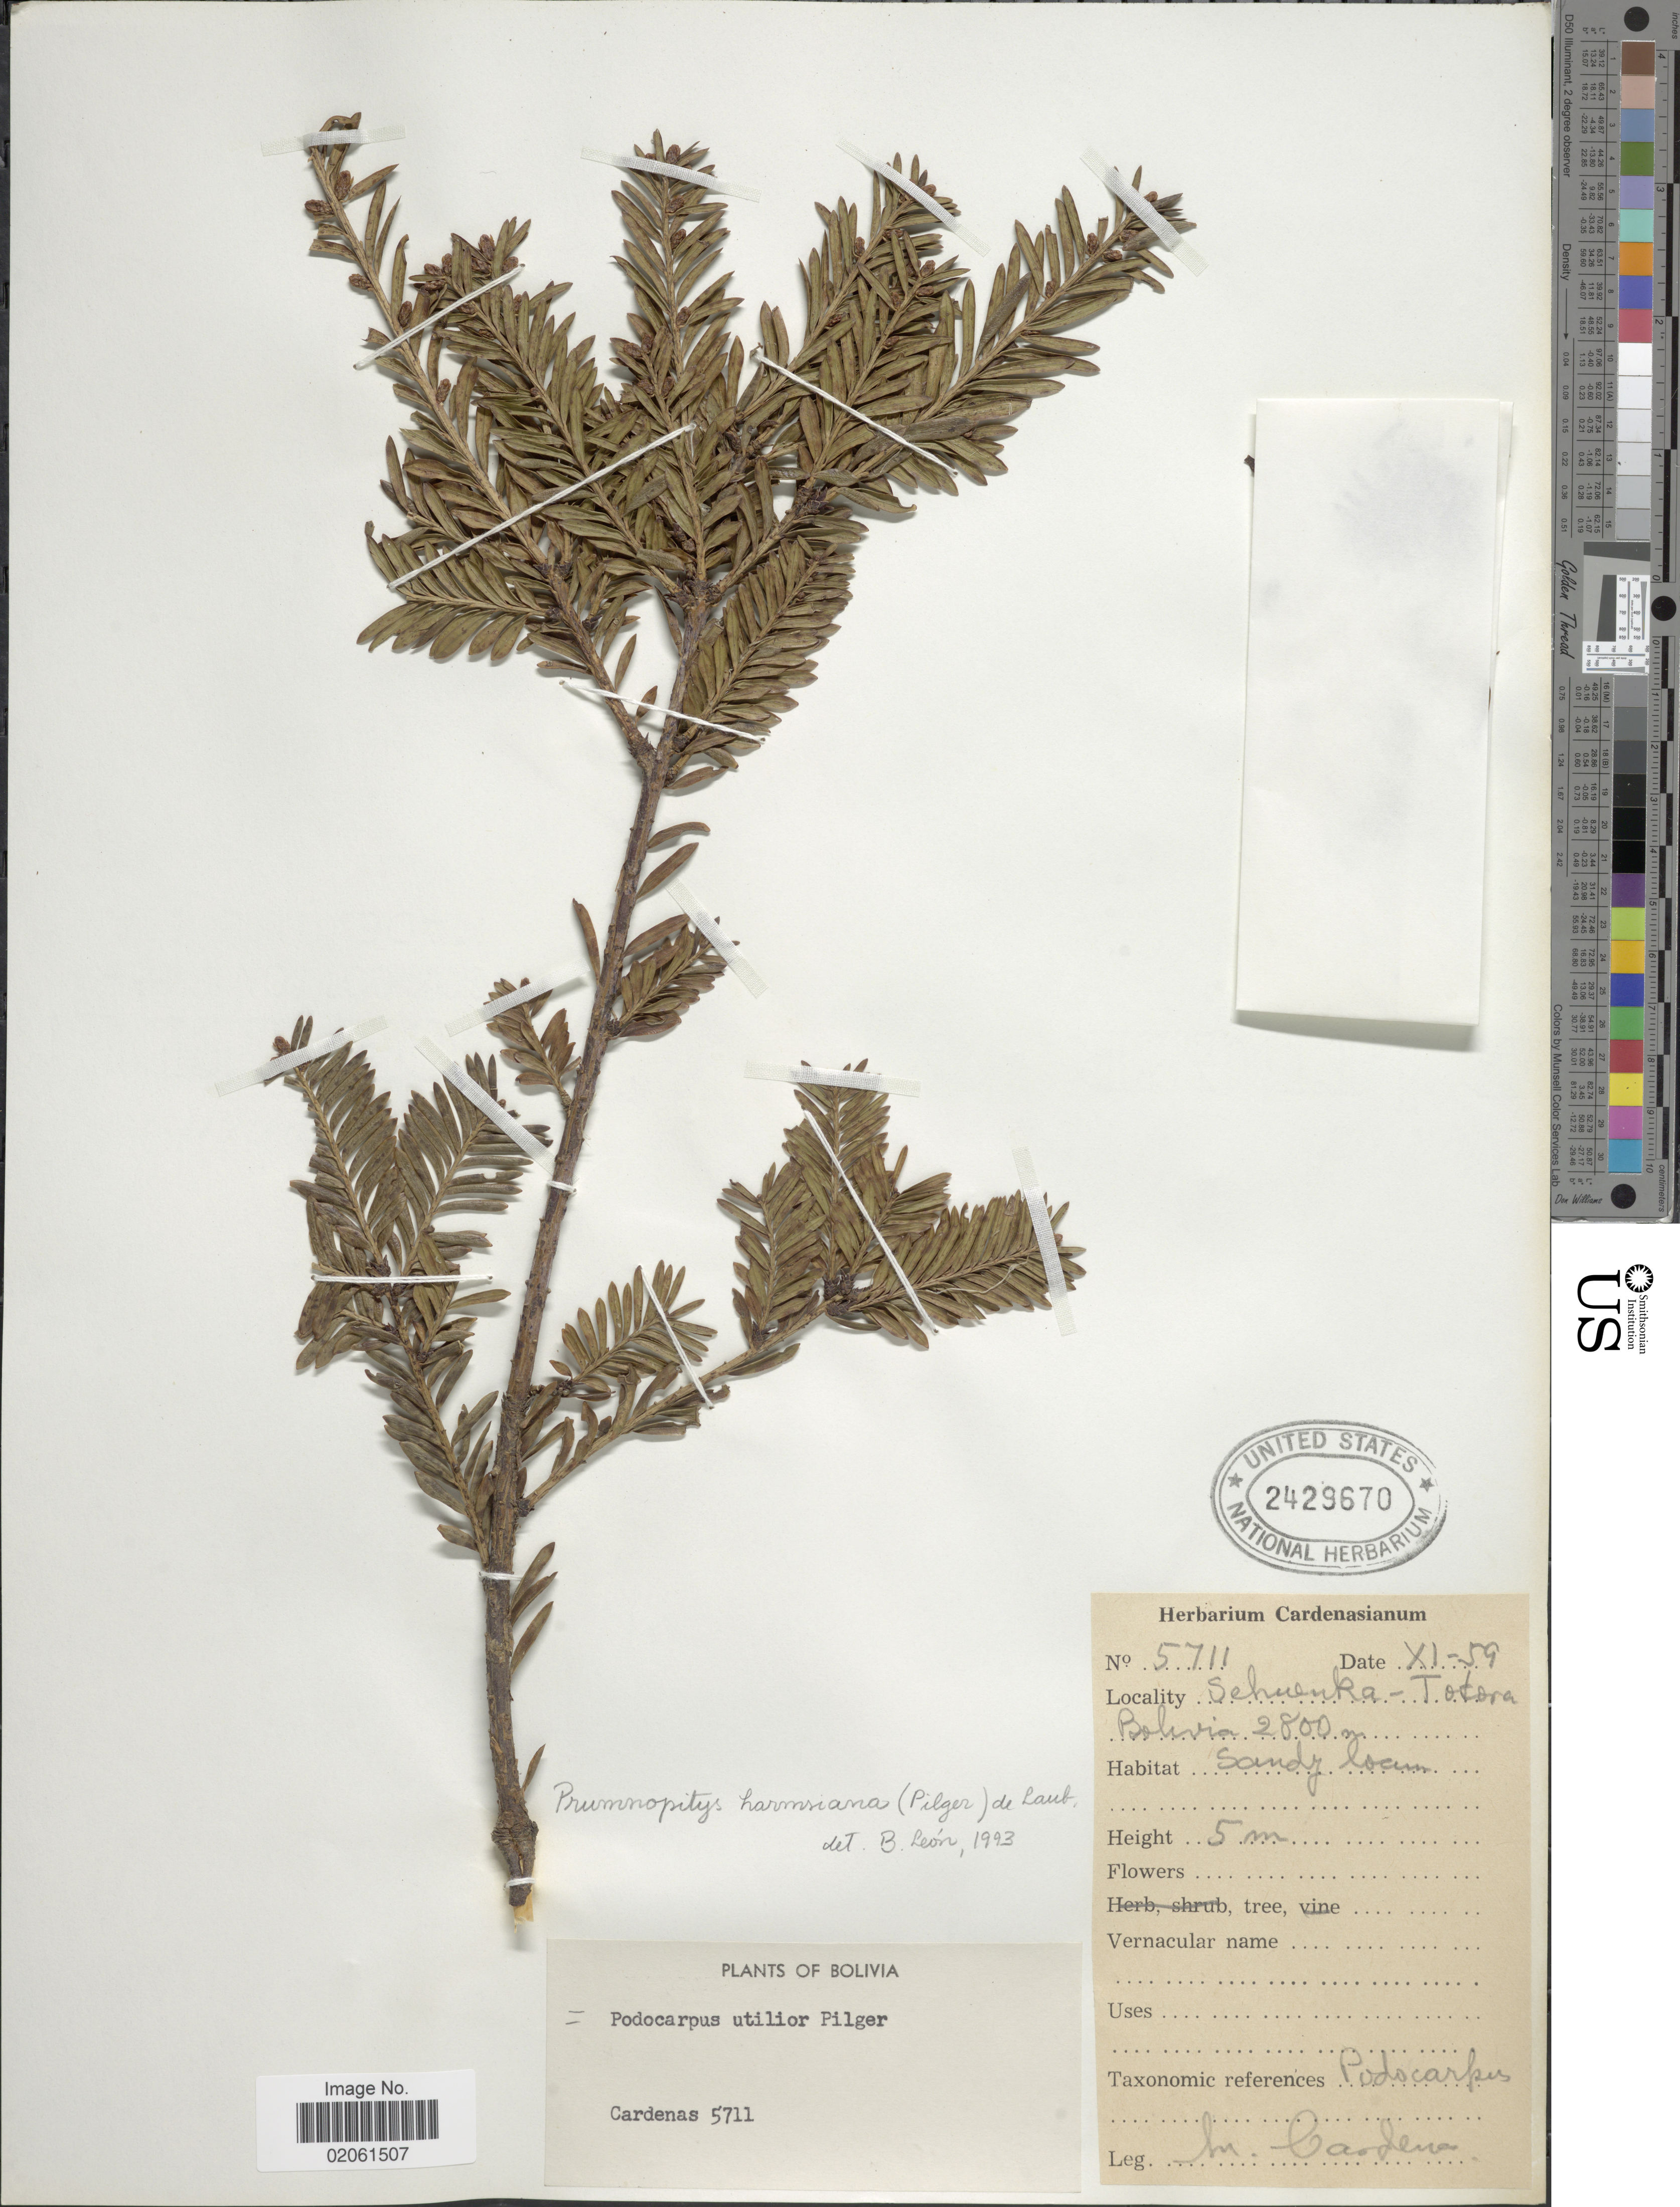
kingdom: Plantae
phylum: Tracheophyta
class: Pinopsida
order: Pinales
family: Podocarpaceae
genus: Podocarpus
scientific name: Podocarpus harmsianus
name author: Pilg.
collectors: M. Cárdenas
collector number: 5711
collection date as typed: Transcribed d/m/y: /11/59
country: Bolivia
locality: Sehuenka - Totora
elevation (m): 2800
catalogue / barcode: US 2429670